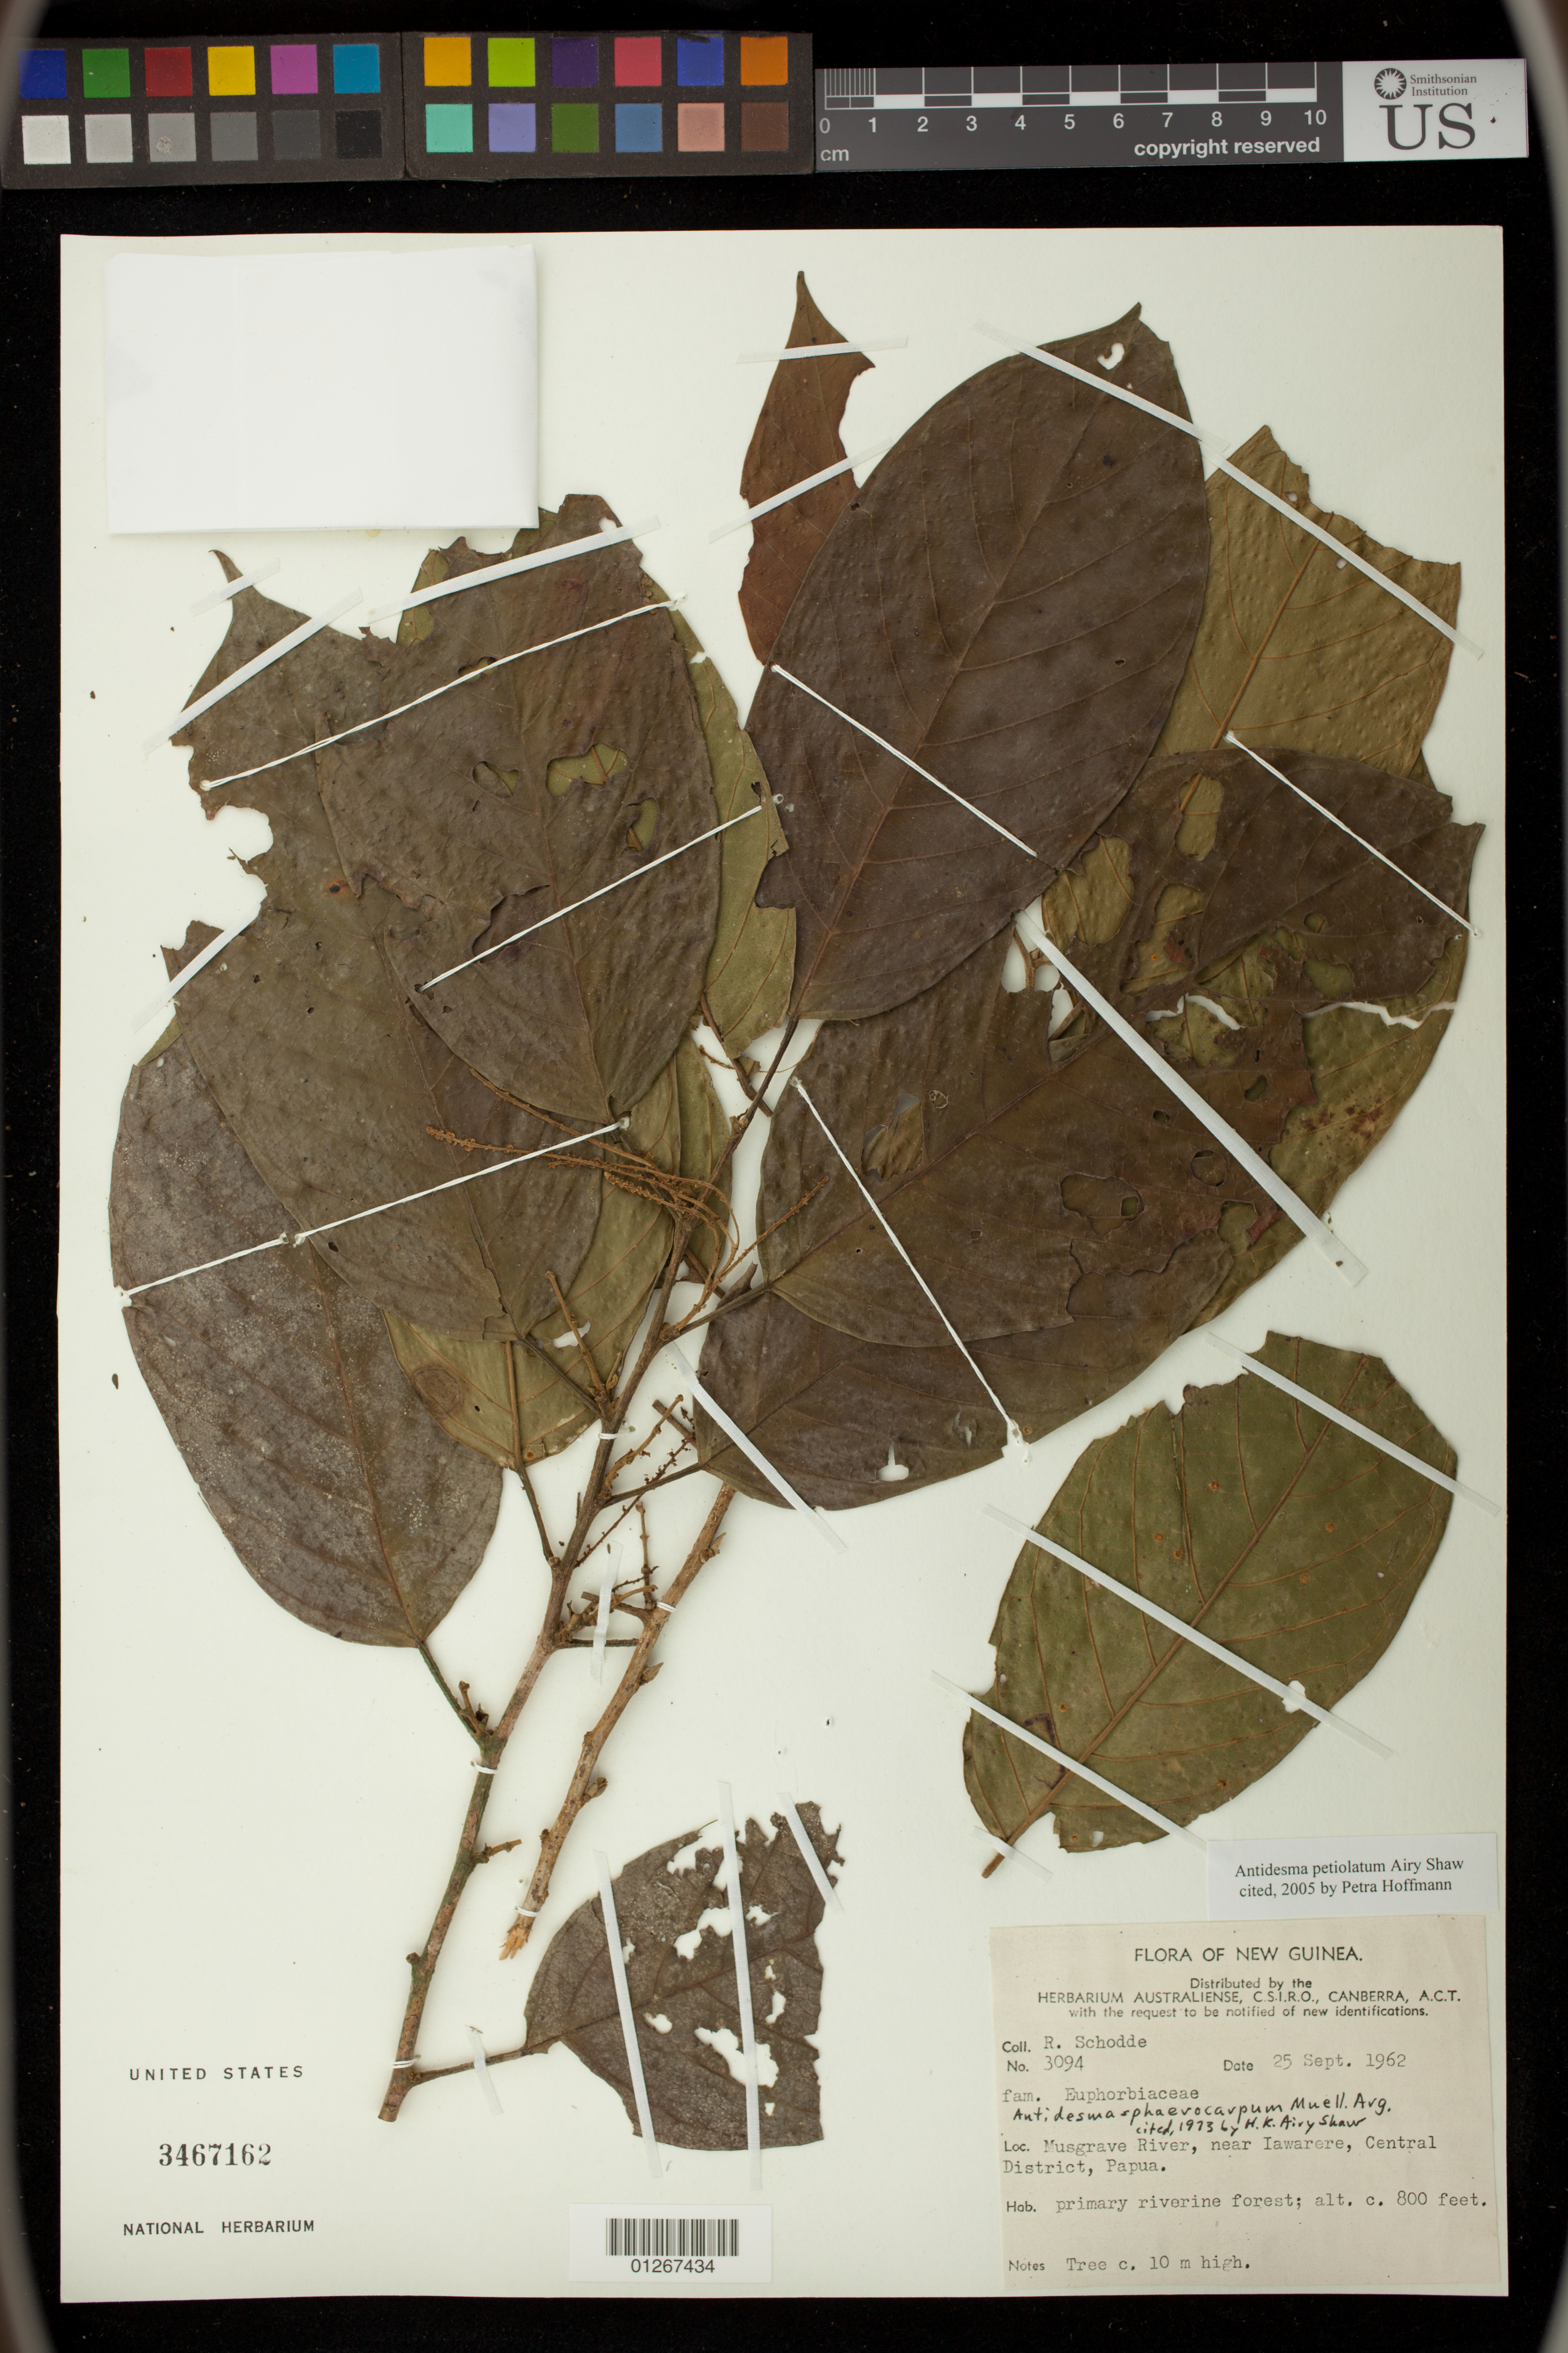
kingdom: Plantae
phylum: Tracheophyta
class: Magnoliopsida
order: Malpighiales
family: Phyllanthaceae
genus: Antidesma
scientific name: Antidesma petiolatum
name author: Airy Shaw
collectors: R. Schodde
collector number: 3094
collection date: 1962-09-25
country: Papua New Guinea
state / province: Central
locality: Musgrave River, near Iawarere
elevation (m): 244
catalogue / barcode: US 3467162